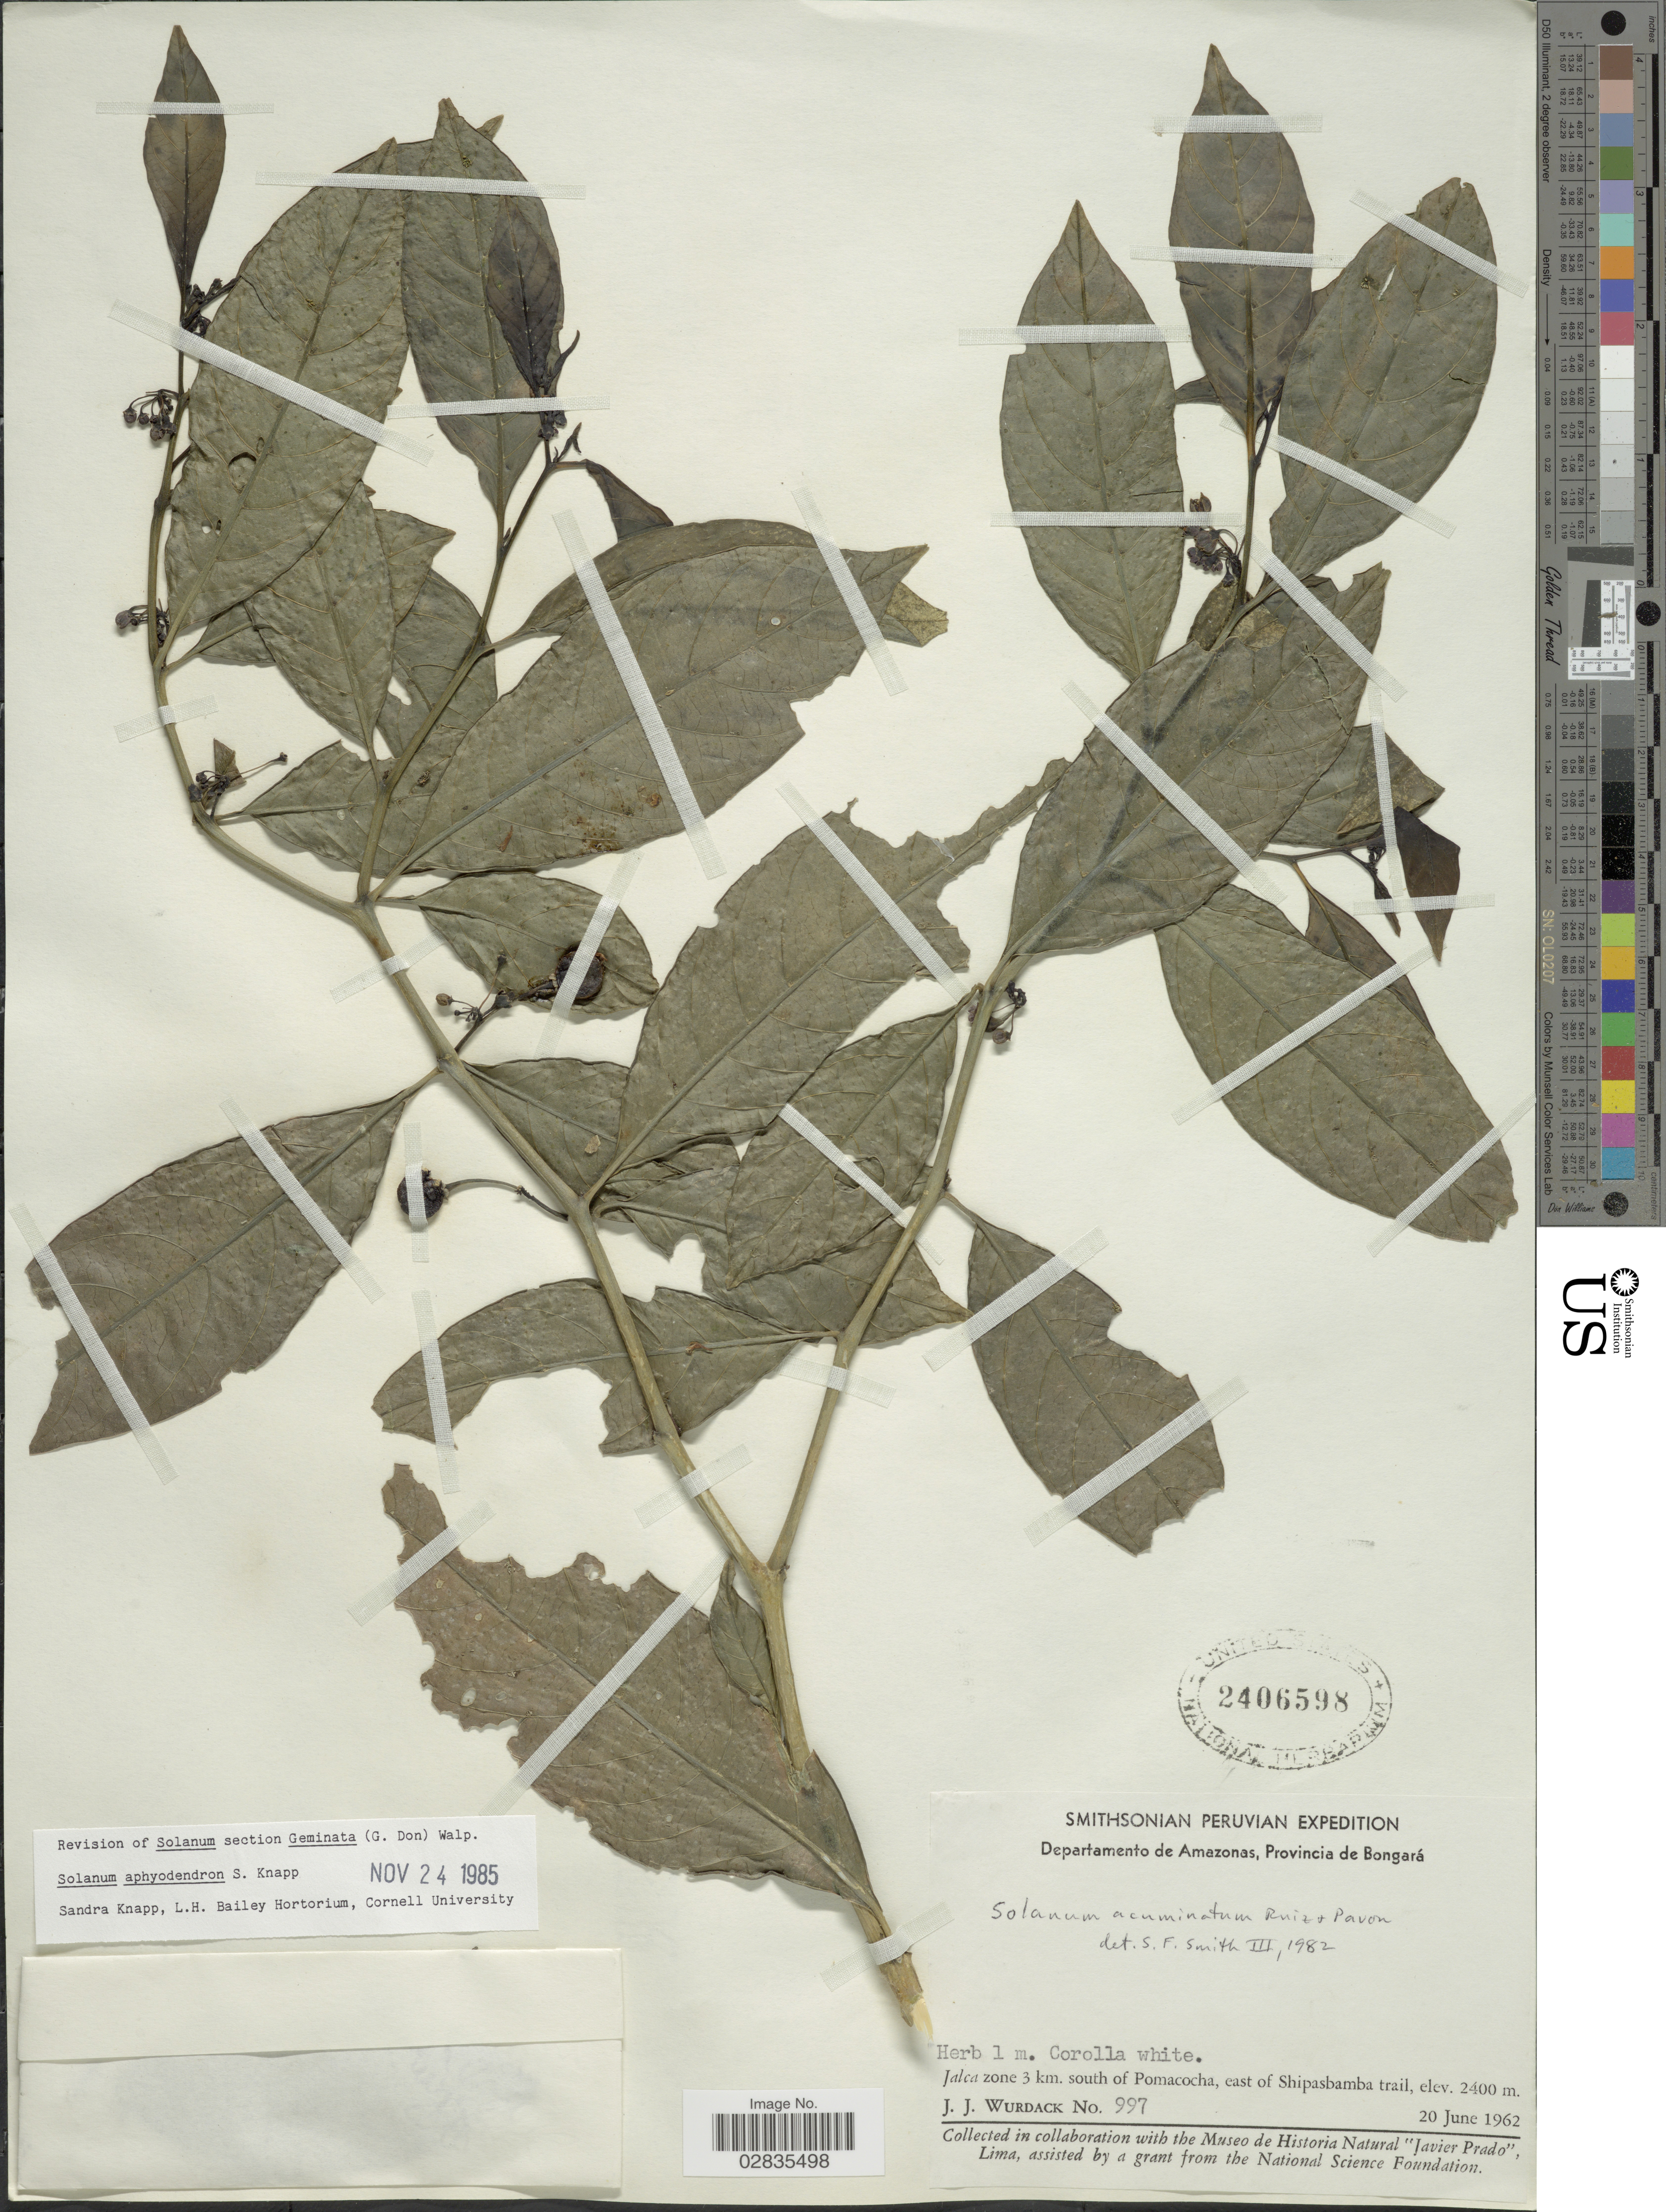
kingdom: Plantae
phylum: Tracheophyta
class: Magnoliopsida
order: Solanales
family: Solanaceae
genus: Solanum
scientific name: Solanum aphyodendron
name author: S. Knapp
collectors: J. J. Wurdack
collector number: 997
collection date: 1962-06-20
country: Peru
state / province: Amazonas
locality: Provincia de Bongará, Jalca zone 3 km. south of Pomacocha, east of Shipasbamba trail.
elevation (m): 2400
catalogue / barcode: US 2406598